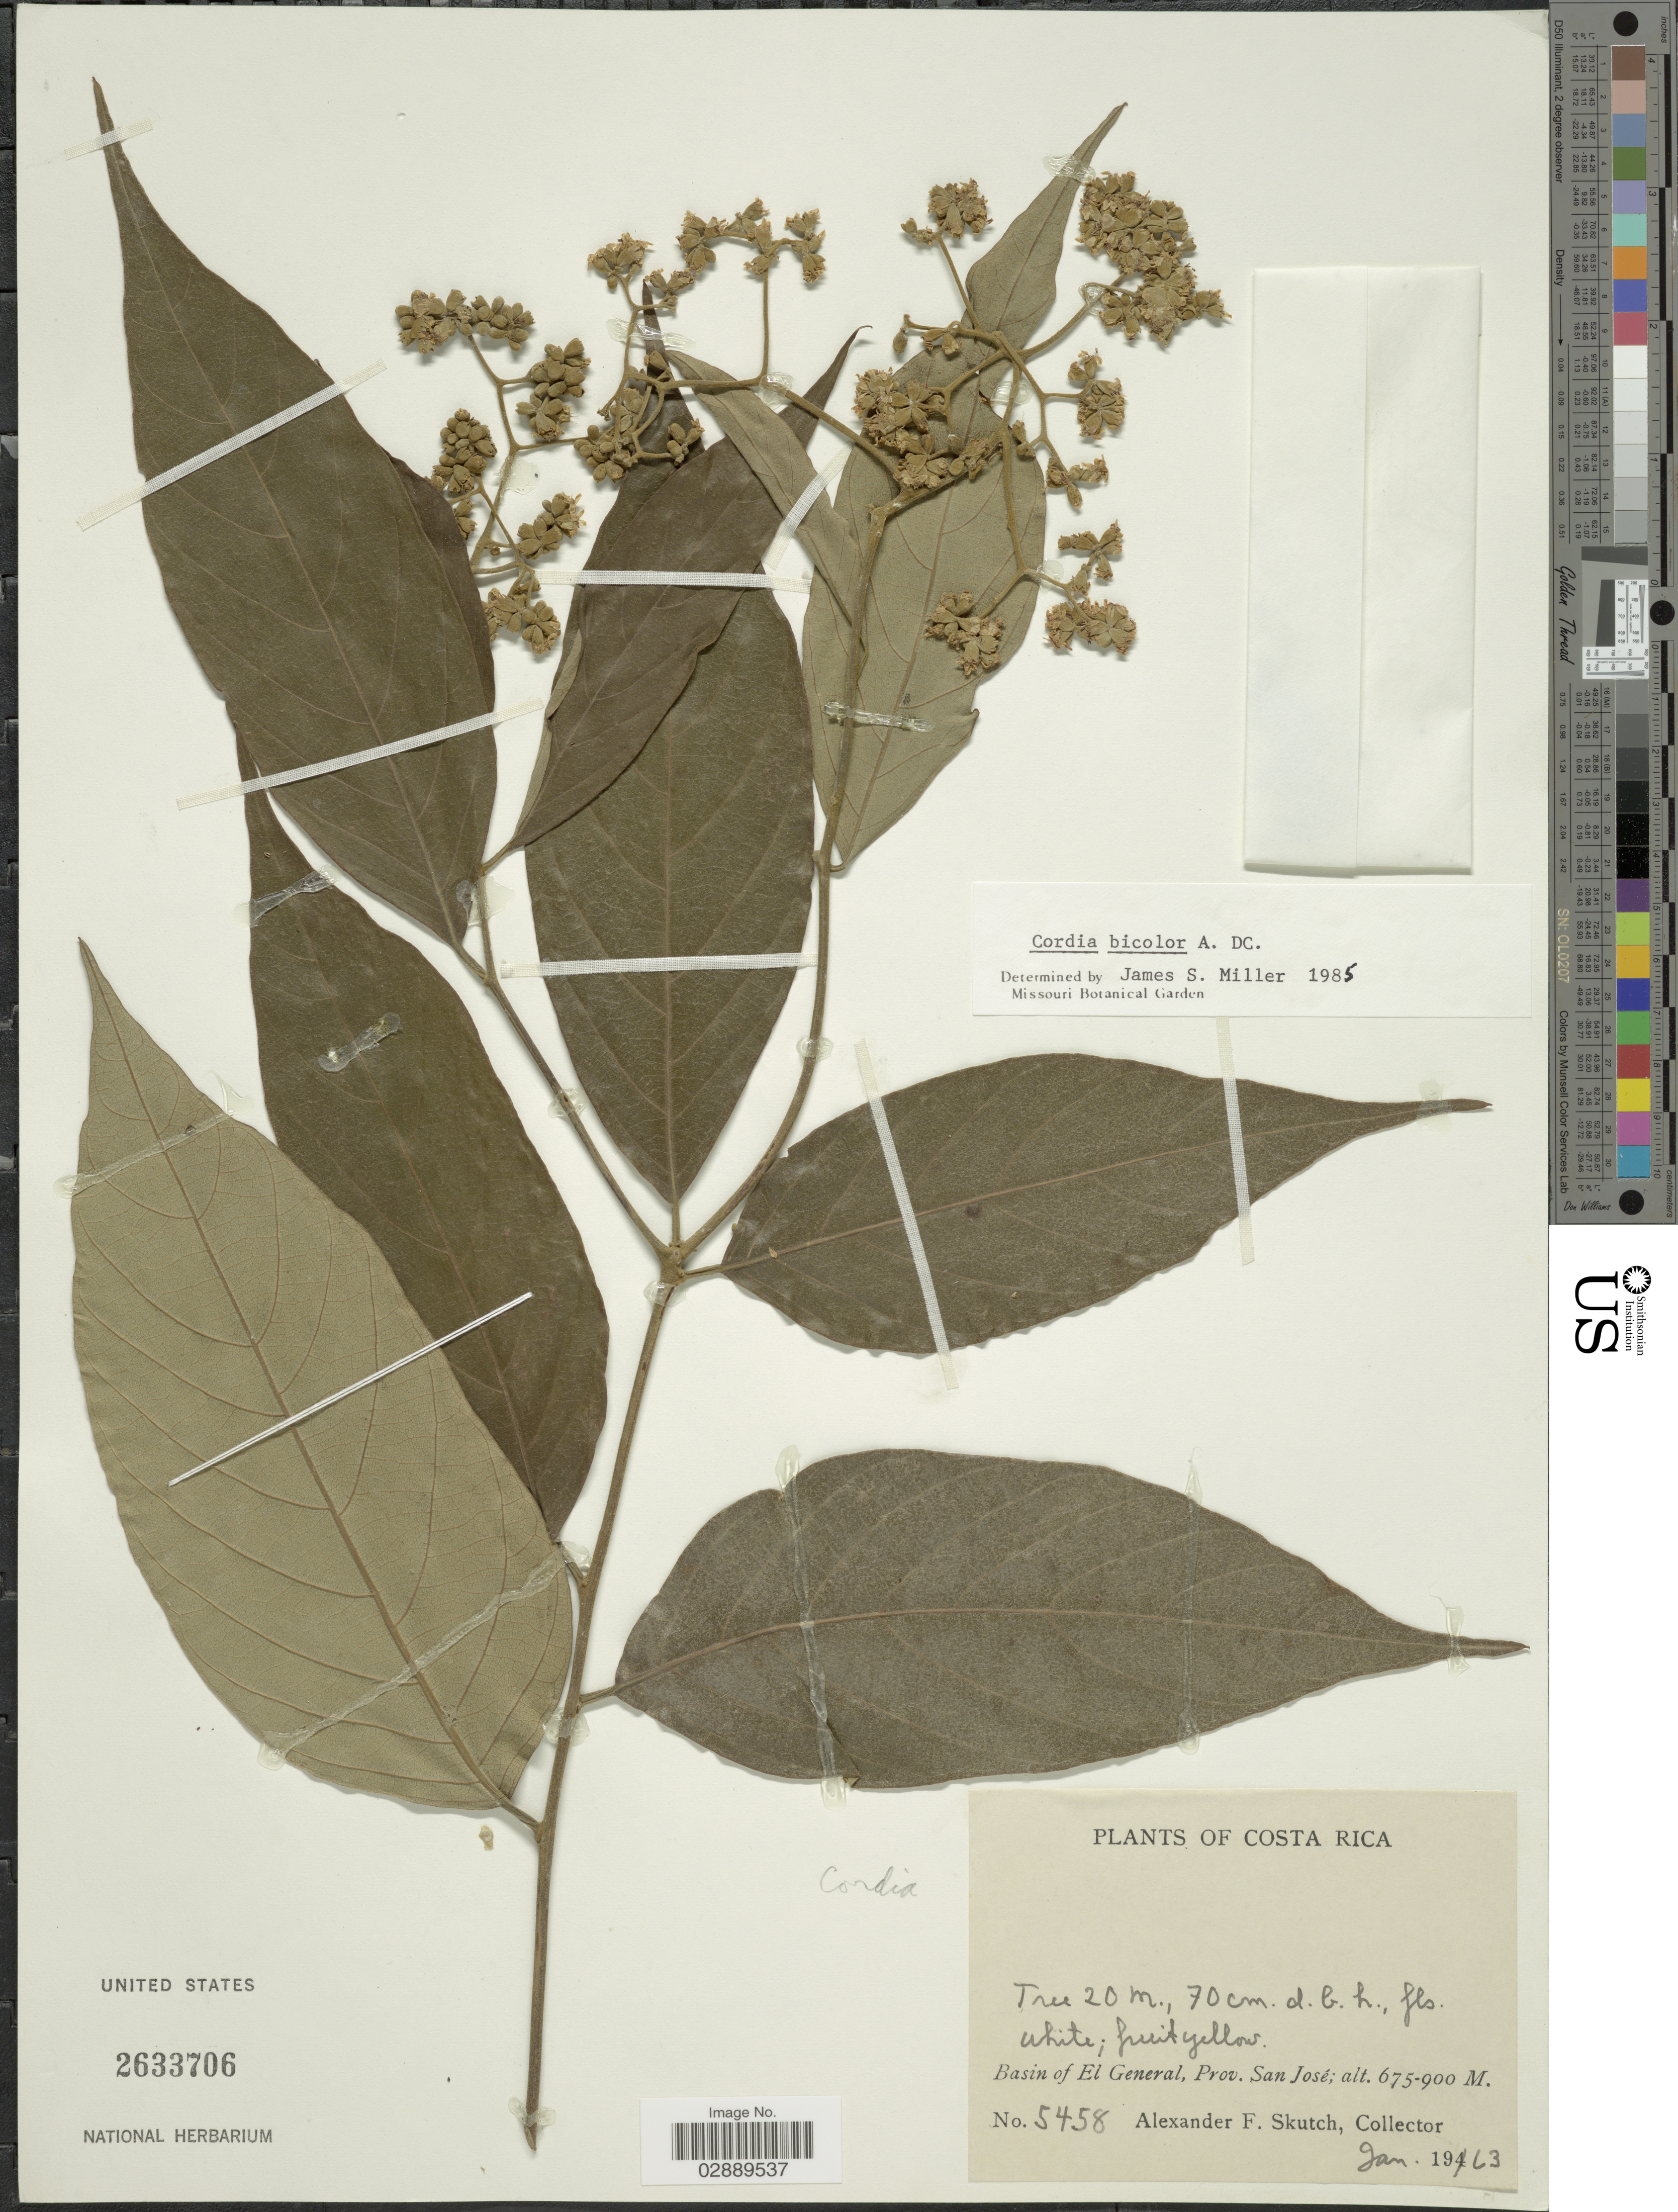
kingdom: Plantae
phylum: Tracheophyta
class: Magnoliopsida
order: Boraginales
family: Cordiaceae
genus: Cordia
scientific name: Cordia bicolor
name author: A. DC.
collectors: A. F. Skutch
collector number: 5458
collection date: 1963-01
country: Costa Rica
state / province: San José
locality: Bassin of El General.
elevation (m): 675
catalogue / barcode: US 2633706